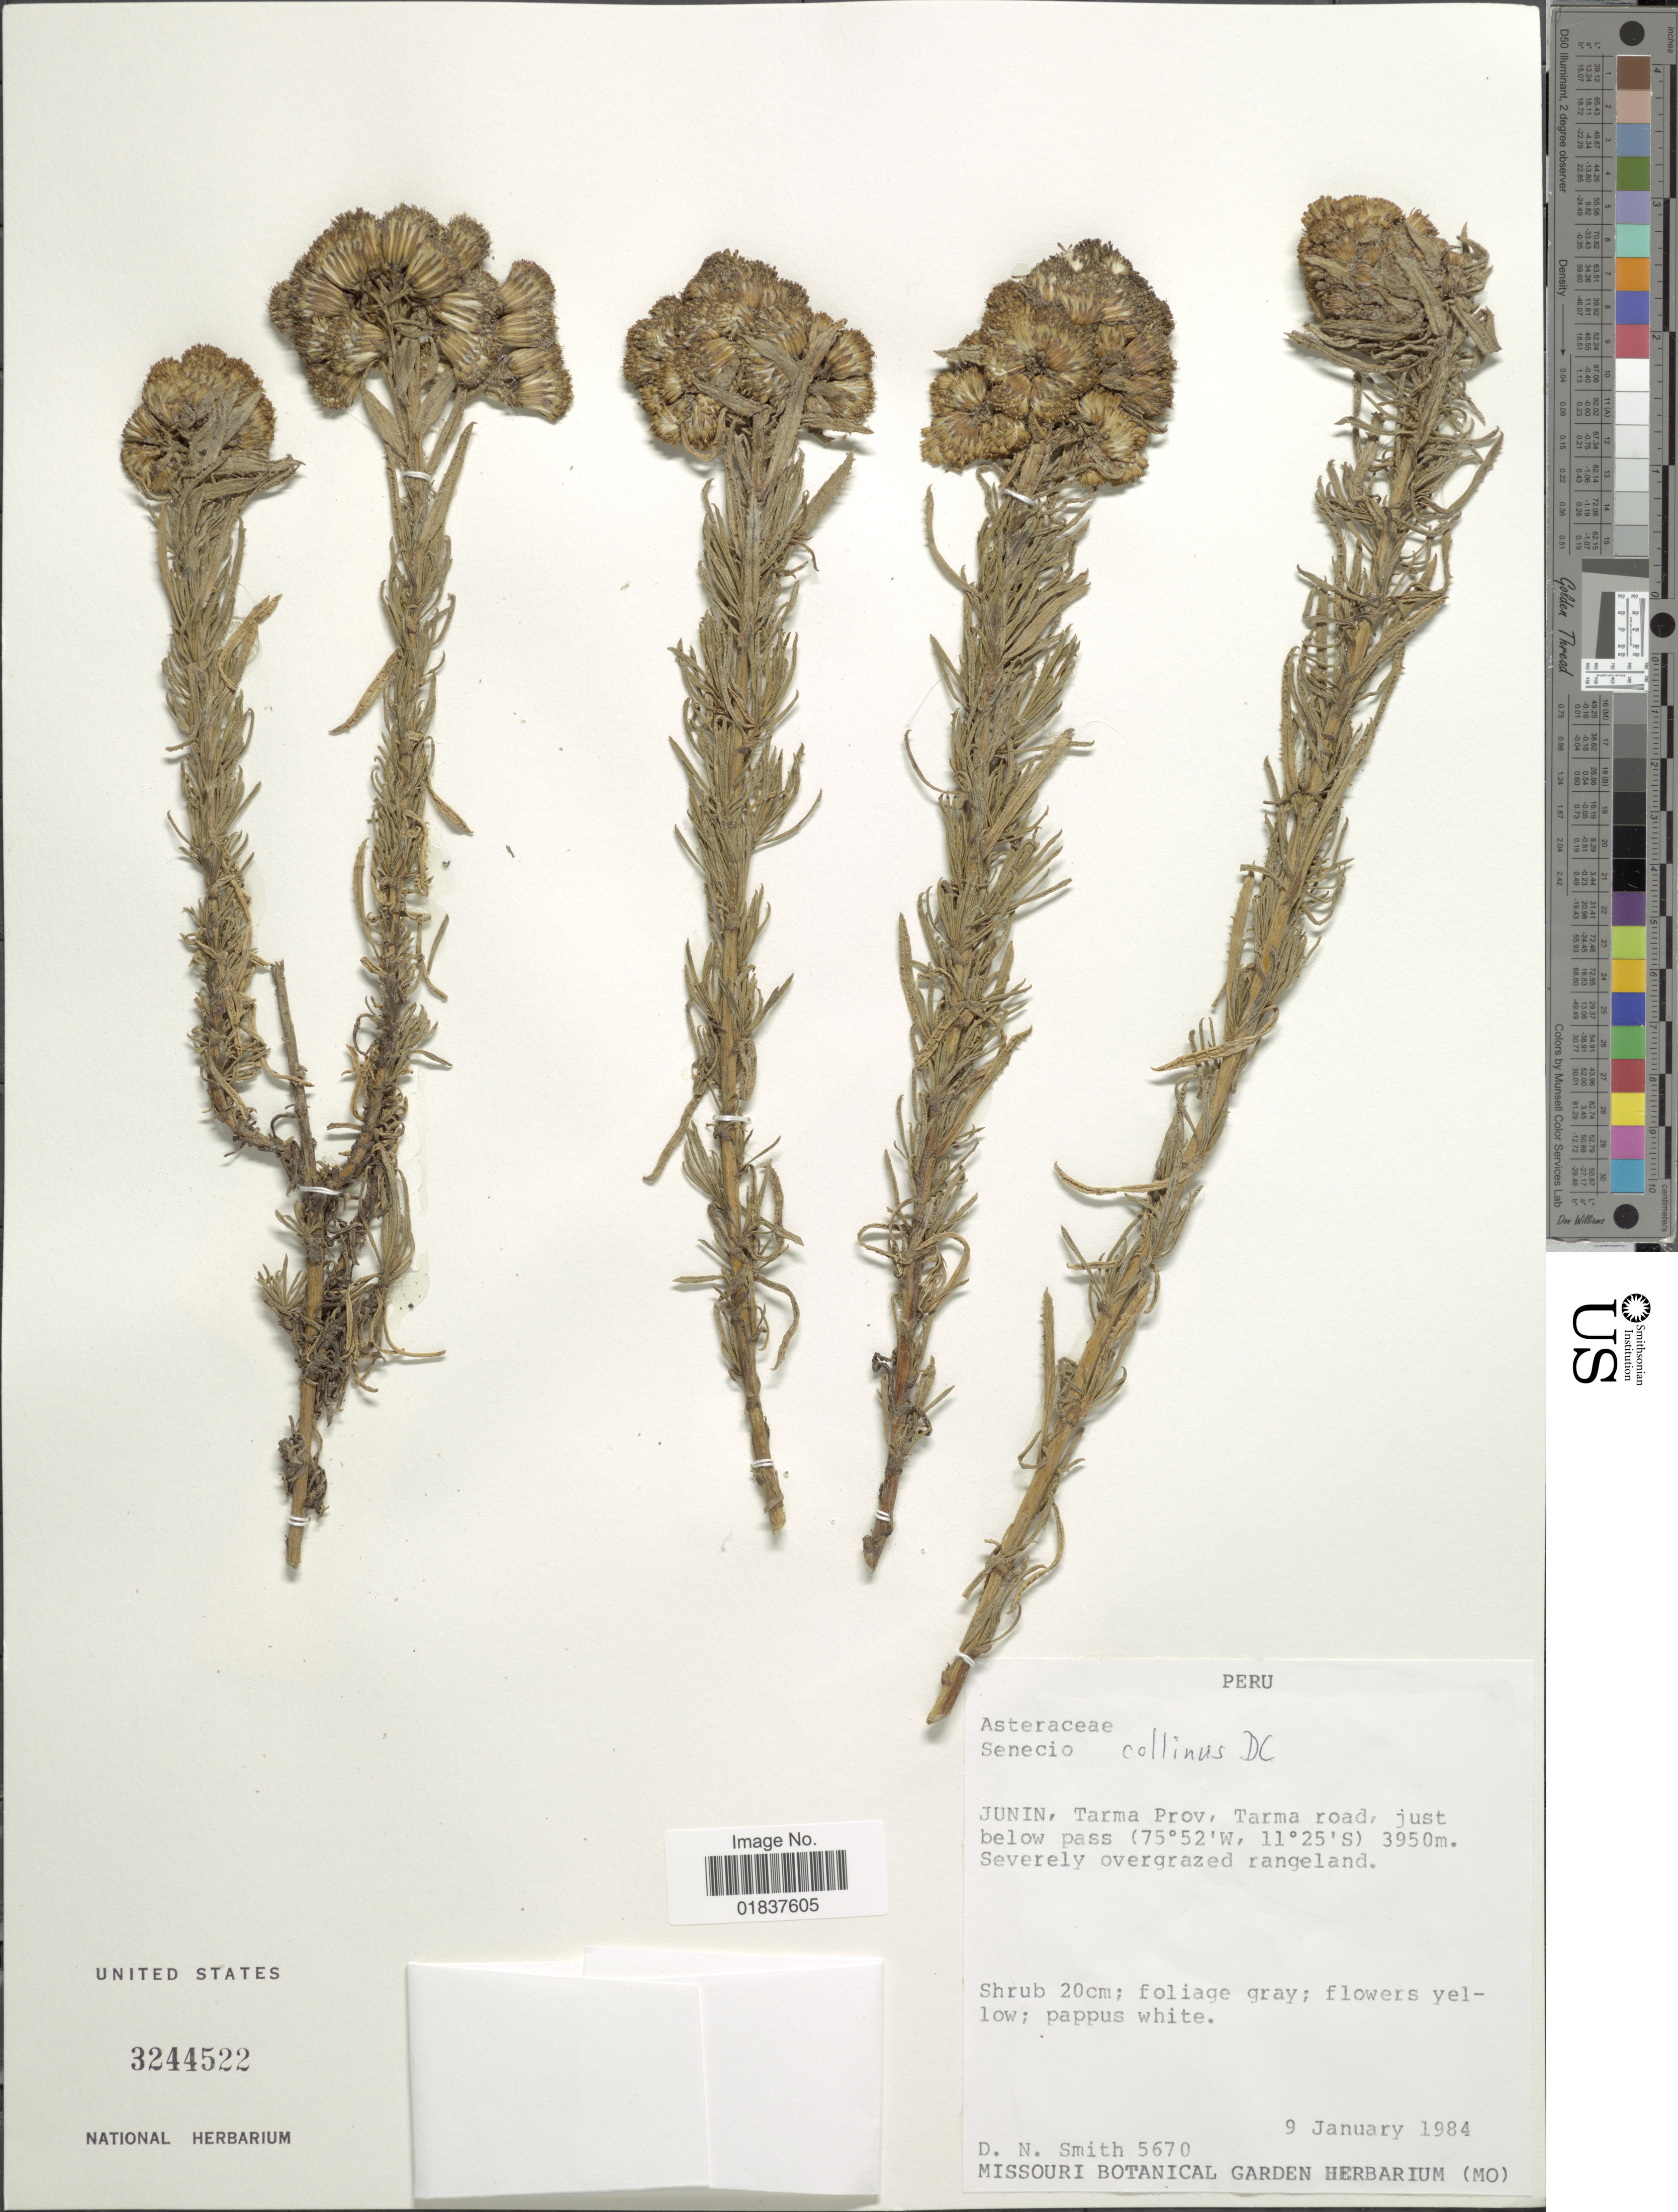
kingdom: Plantae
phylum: Tracheophyta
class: Magnoliopsida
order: Asterales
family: Asteraceae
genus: Senecio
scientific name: Senecio collinus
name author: DC.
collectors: D. Smith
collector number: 5670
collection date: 1984-01-09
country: Peru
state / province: Junín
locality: Junin, Tarma Prov, Tarma road, just below pass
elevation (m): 3950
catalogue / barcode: US 3244522